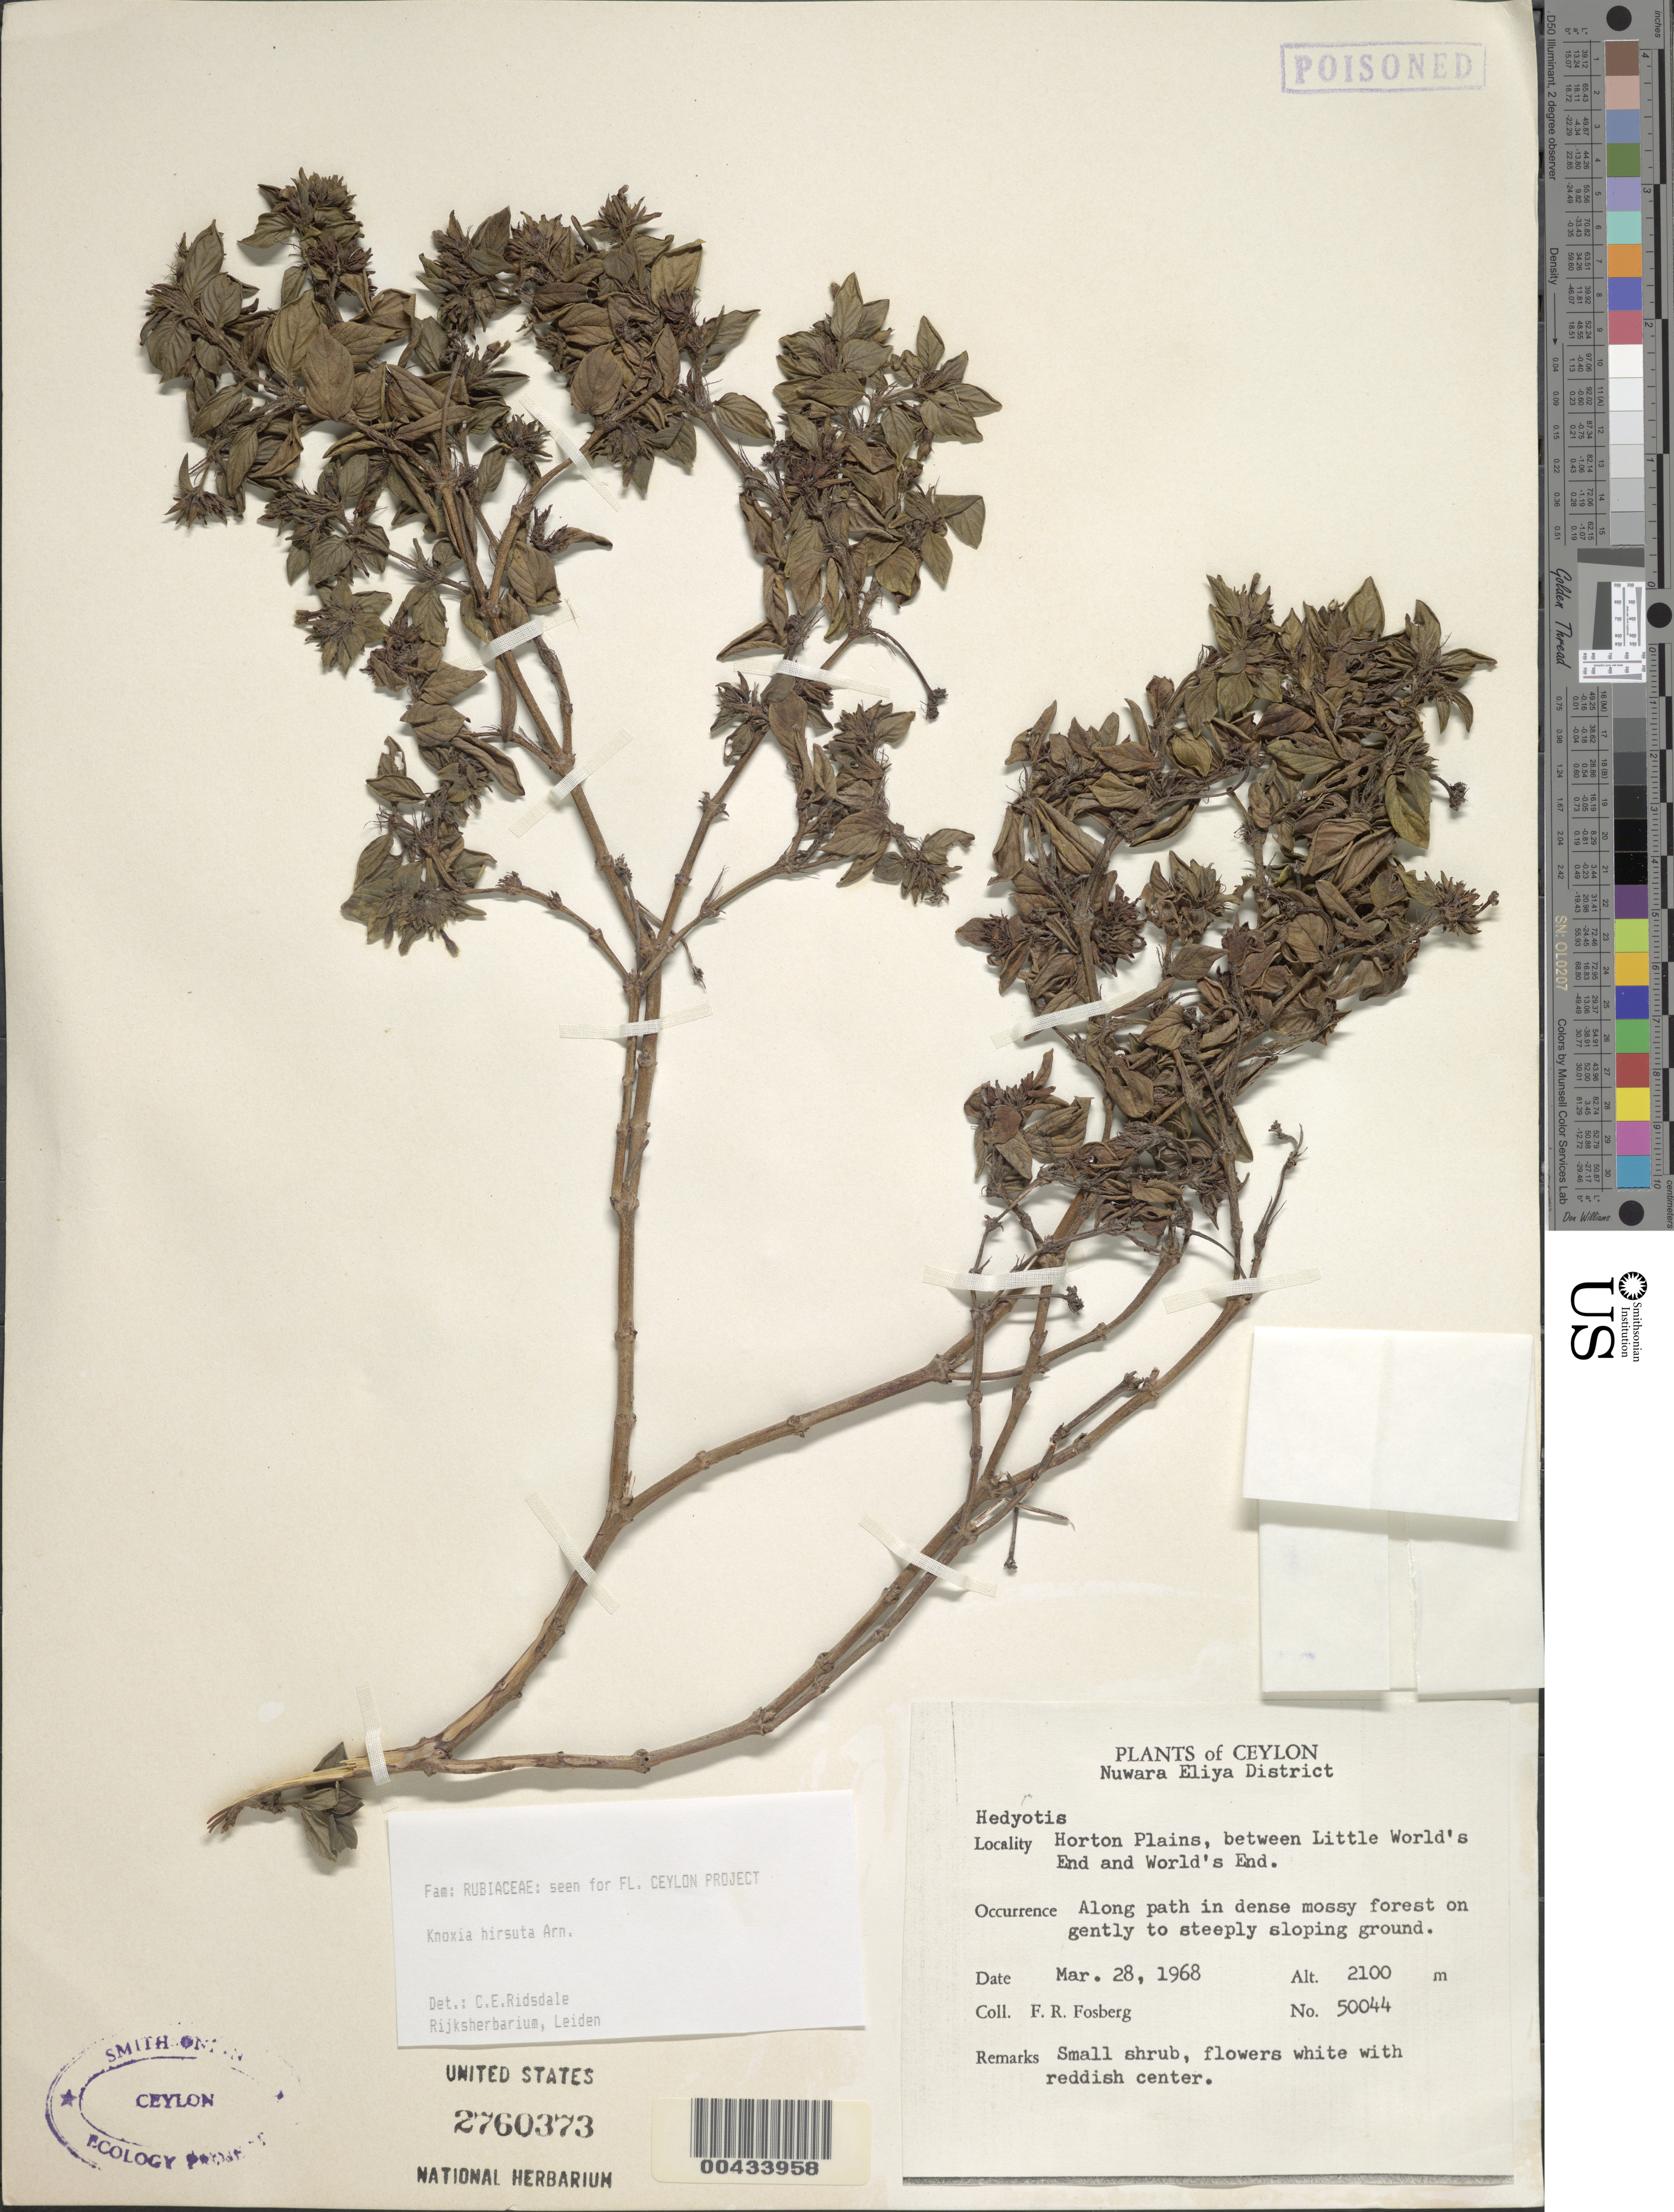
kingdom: Plantae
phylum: Tracheophyta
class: Magnoliopsida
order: Gentianales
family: Rubiaceae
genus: Knoxia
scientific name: Knoxia hirsuta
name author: Arn.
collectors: F. R. Fosberg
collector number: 50044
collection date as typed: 28 Mar 1968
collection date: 1968-03-28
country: Sri Lanka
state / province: Central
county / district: Nuwara Eliya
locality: Horton Plains, between Little World's End and World's End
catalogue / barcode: US 2760373